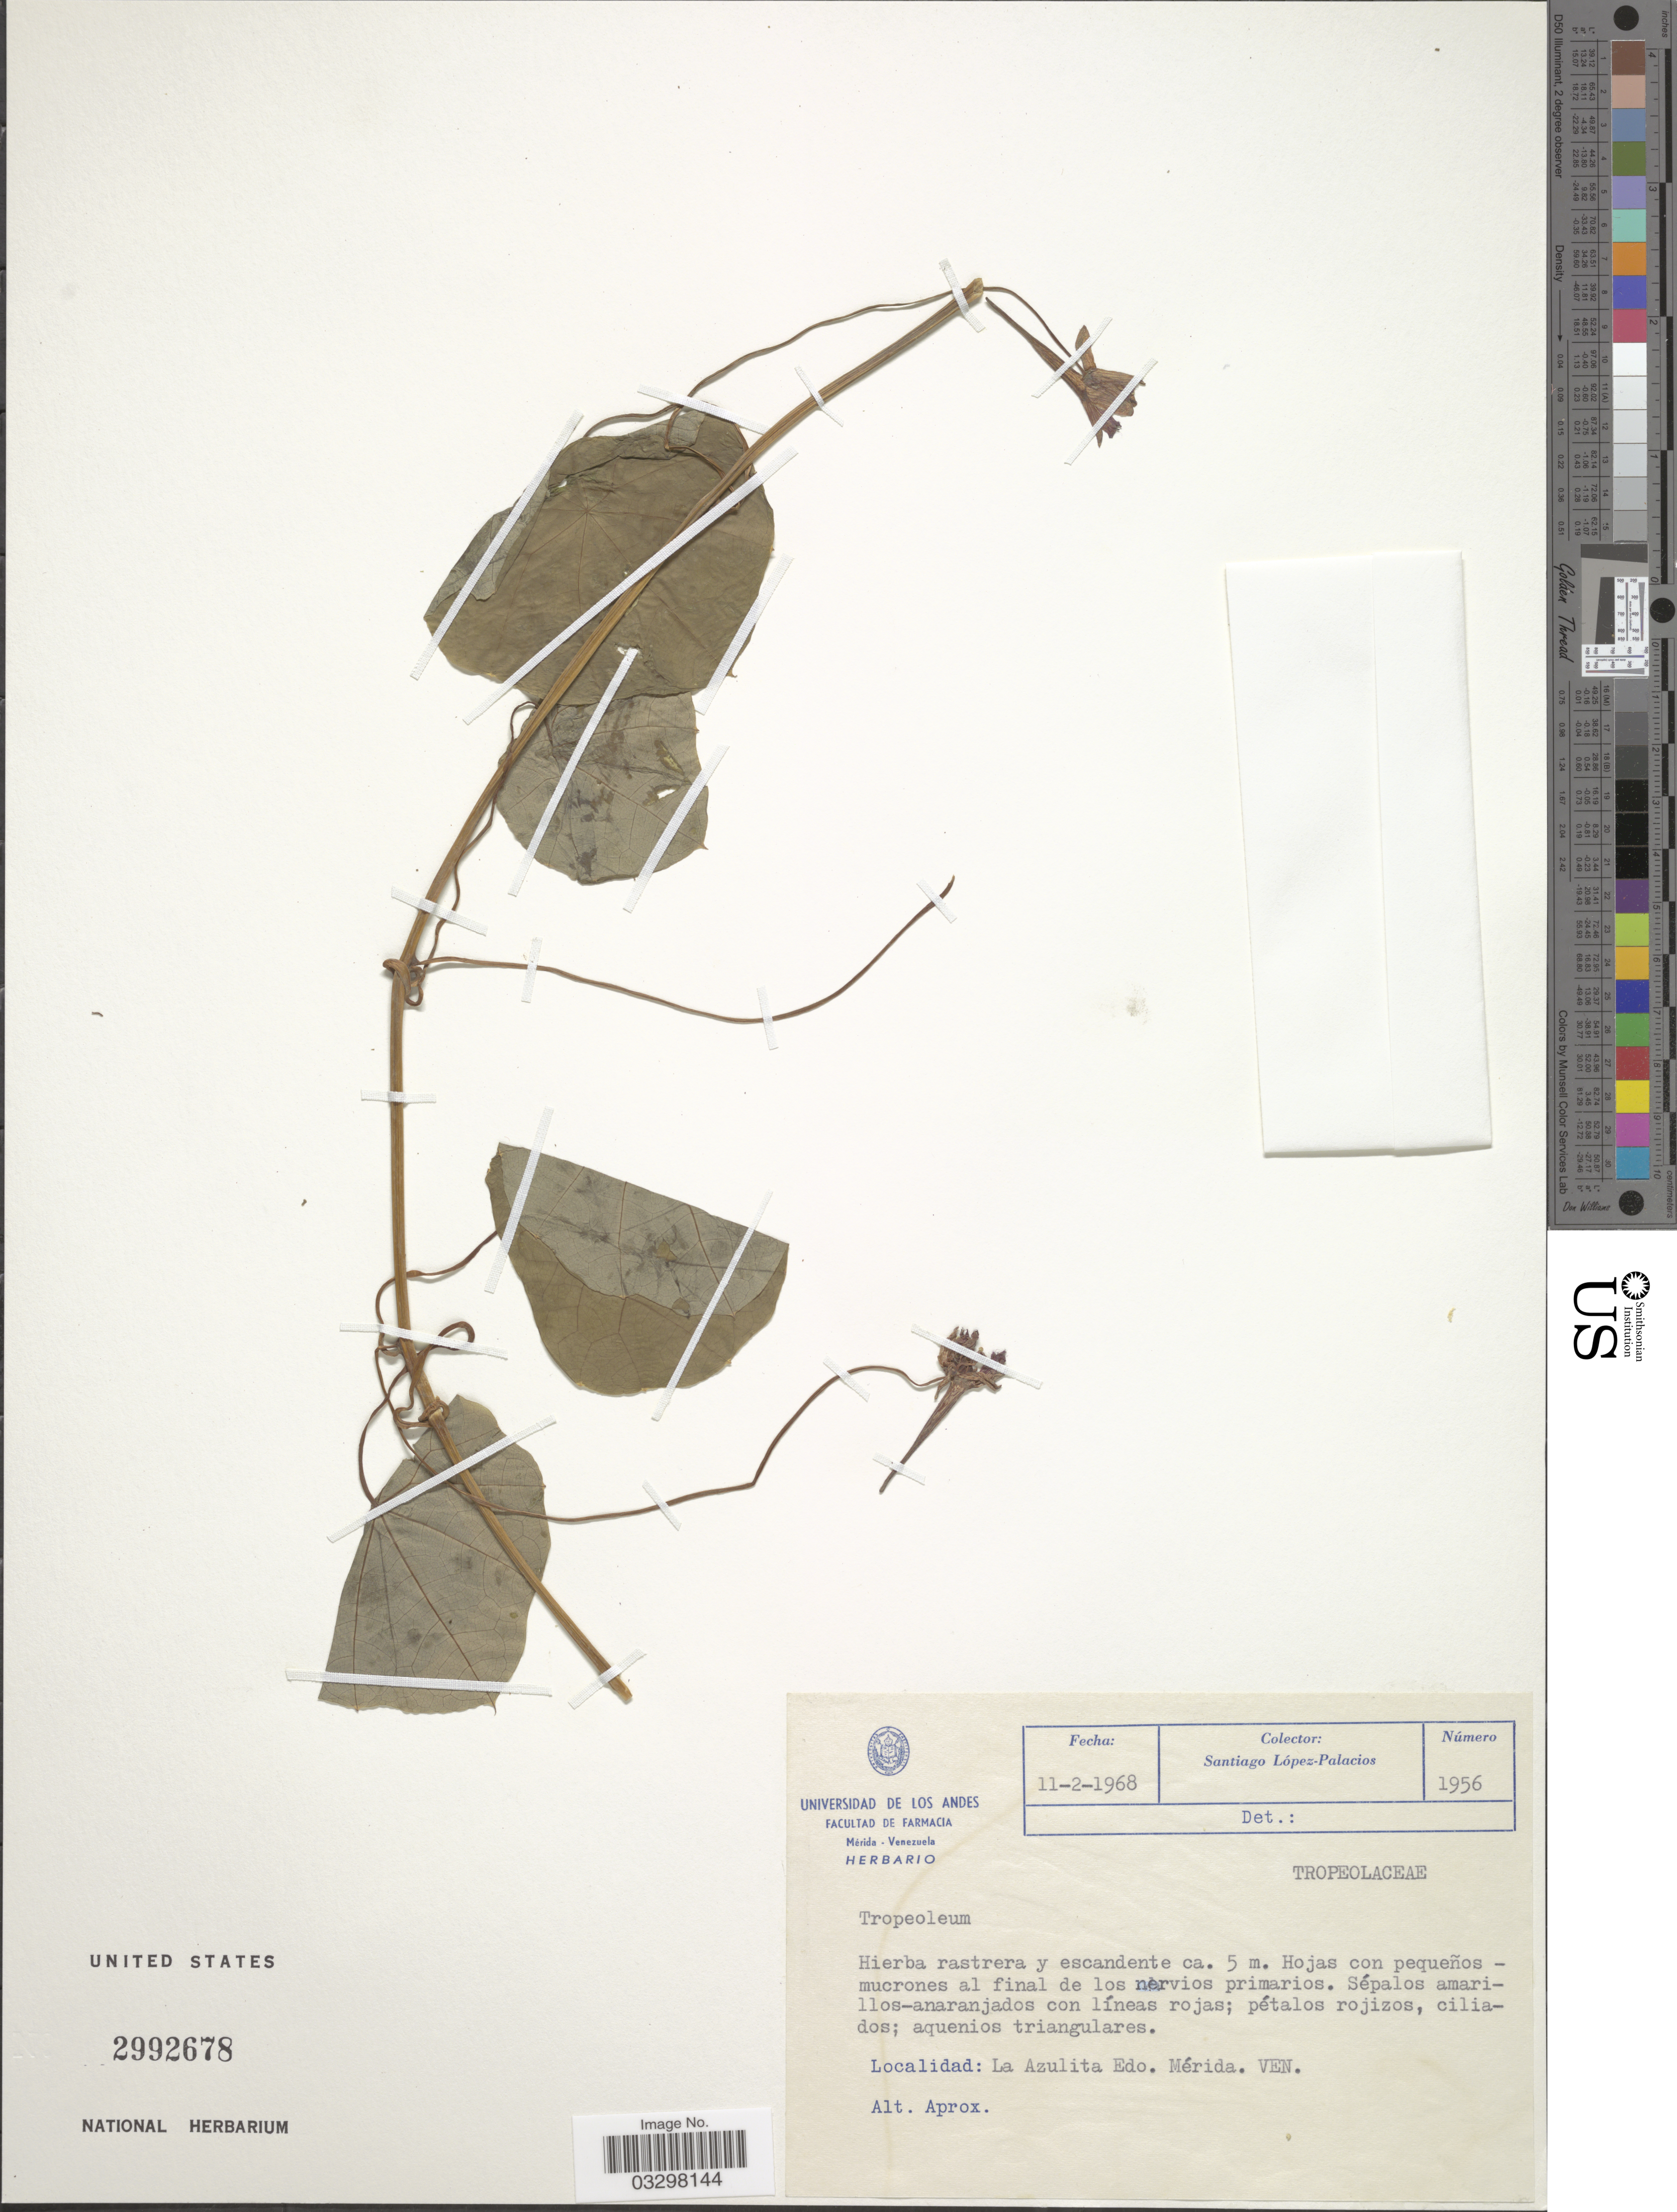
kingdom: Plantae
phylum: Tracheophyta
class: Magnoliopsida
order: Brassicales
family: Tropaeolaceae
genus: Tropaeolum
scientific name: Tropaeolum sp.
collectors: S. López-Palacios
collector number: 1956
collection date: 1968-02-11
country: Venezuela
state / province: Mérida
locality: La Azulita.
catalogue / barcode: US 2992678